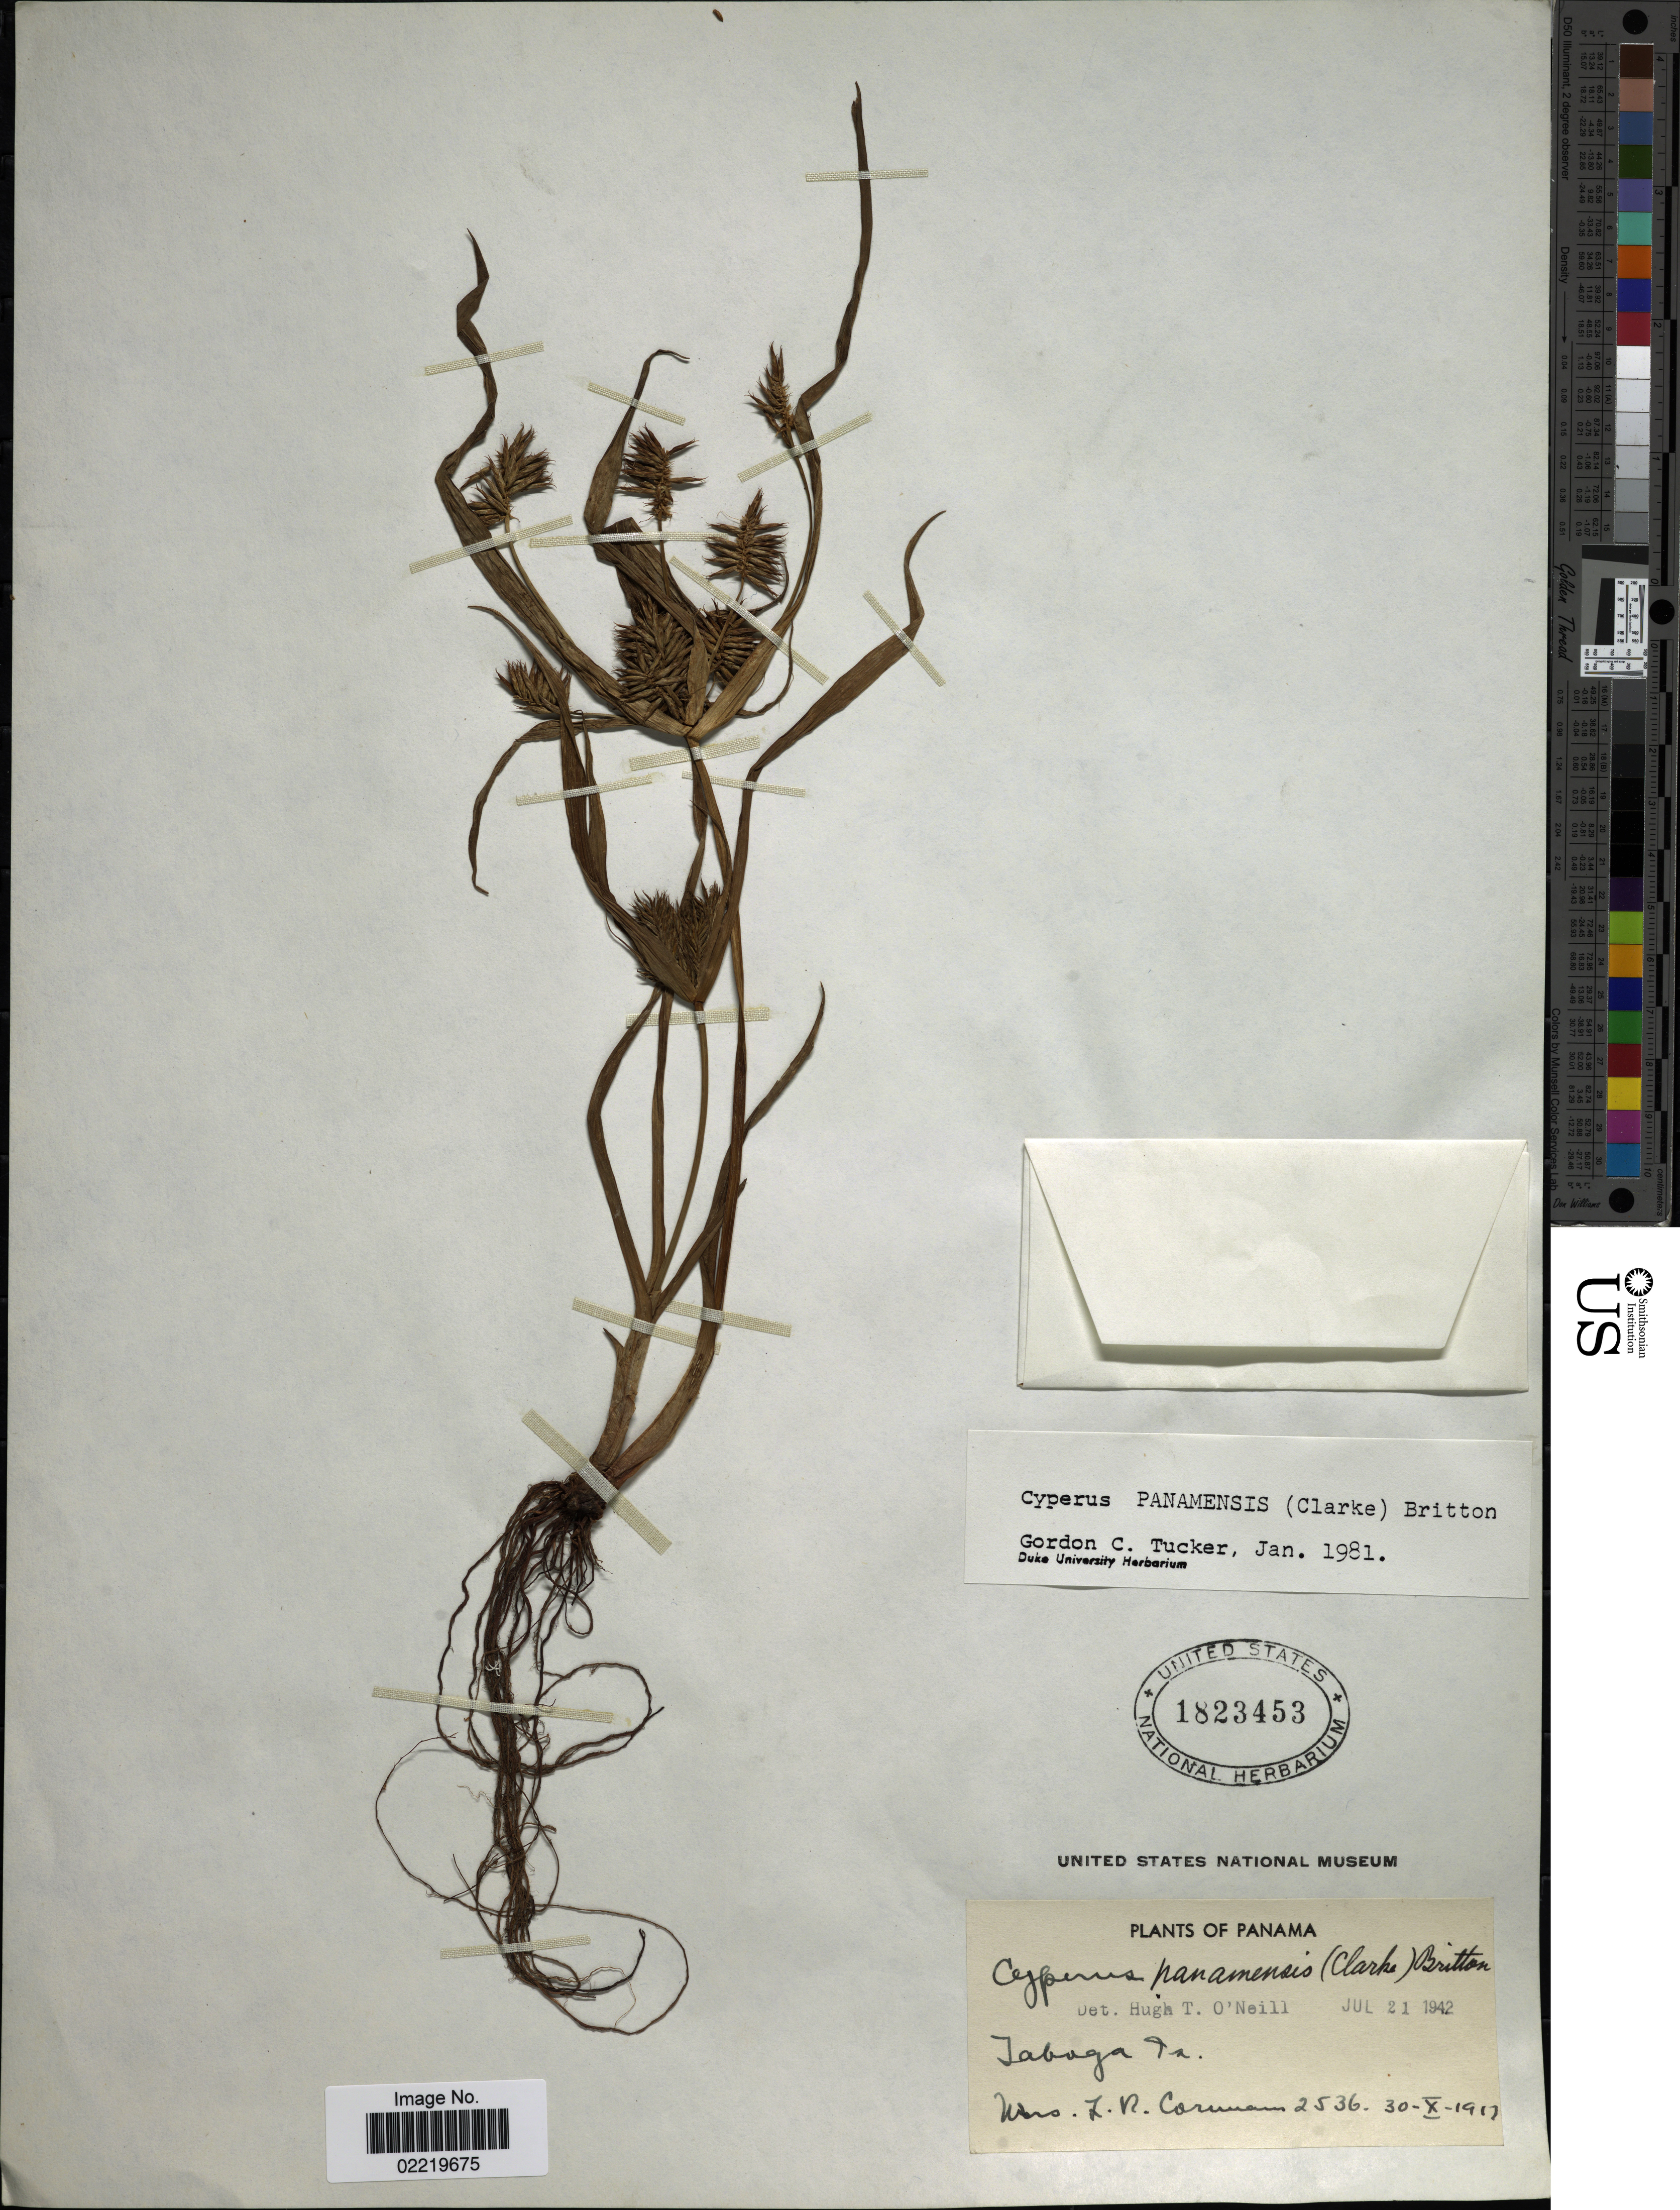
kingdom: Plantae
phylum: Tracheophyta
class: Liliopsida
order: Poales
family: Cyperaceae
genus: Cyperus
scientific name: Cyperus panamensis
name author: (C.B. Clarke) Britton ex Standl.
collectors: L. Cornman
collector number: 2536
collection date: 1917-10-30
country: Panama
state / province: Panamá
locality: Taboga Is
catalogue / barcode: US 1823453